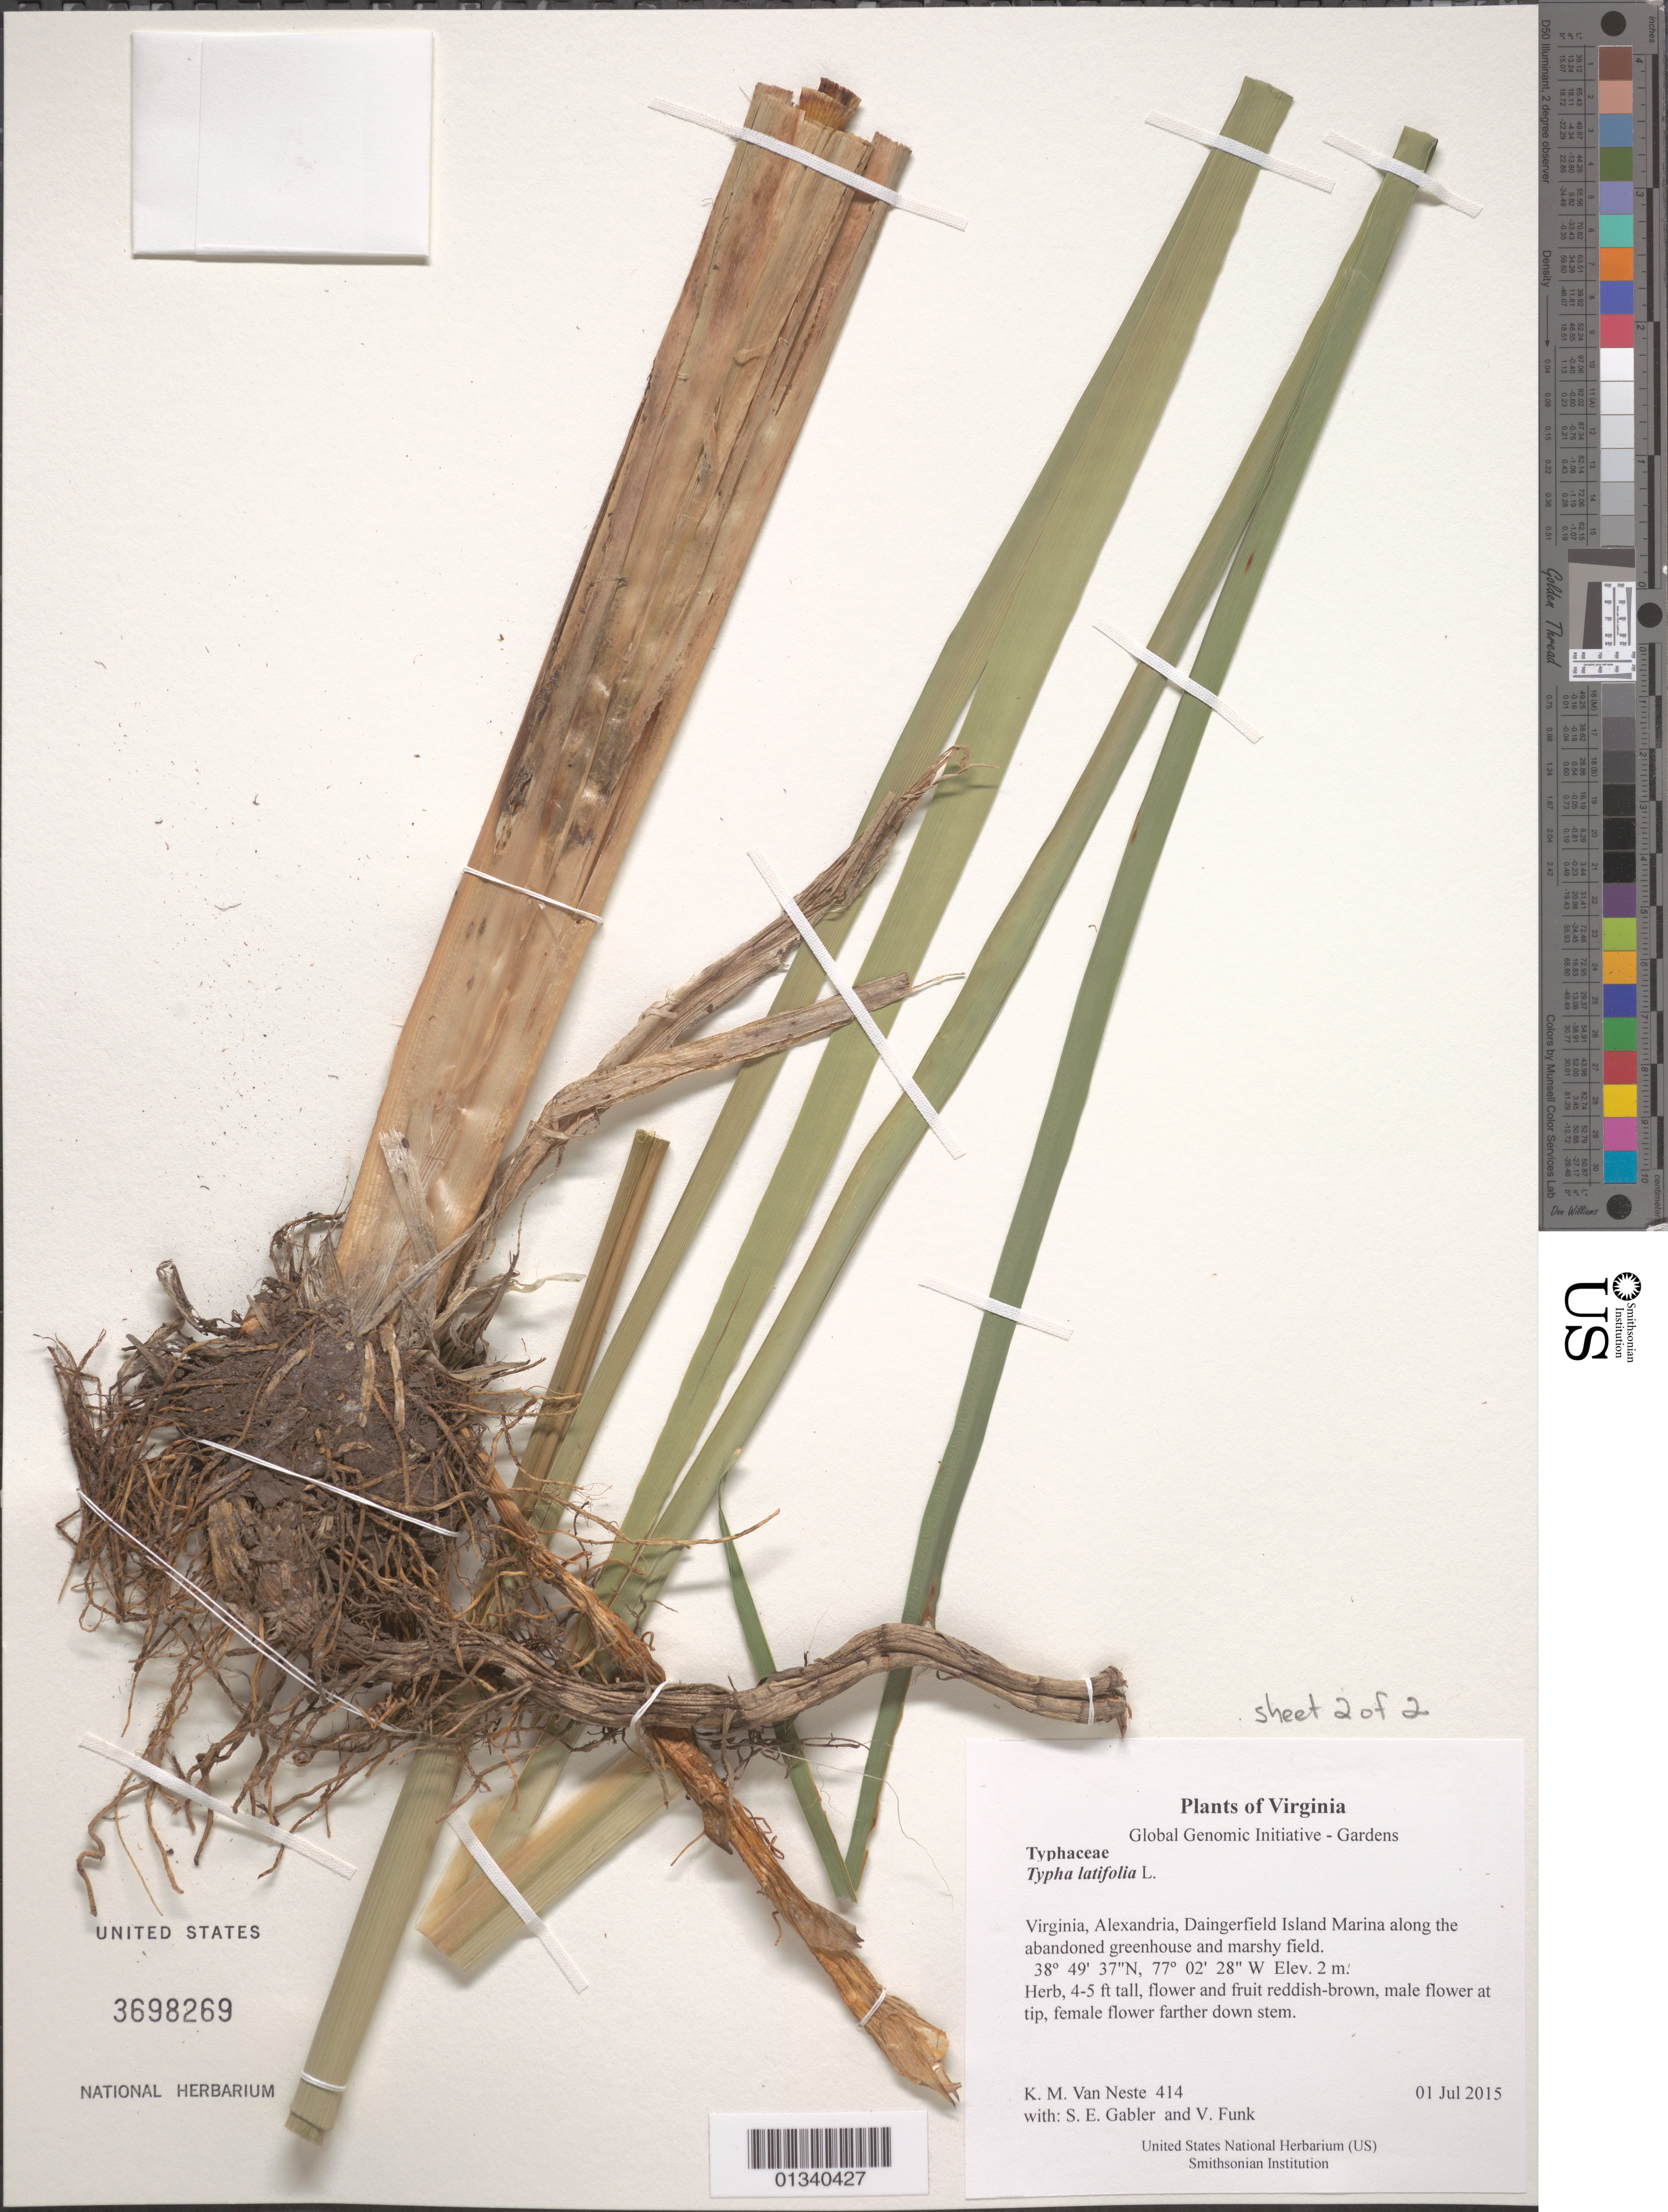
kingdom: Plantae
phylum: Tracheophyta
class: Liliopsida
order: Poales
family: Typhaceae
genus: Typha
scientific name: Typha latifolia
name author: L.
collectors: K. M. Van Neste, S. E. Gabler, V. Funk & R. Simmons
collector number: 414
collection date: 2015-07-01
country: United States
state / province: Virginia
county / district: City of Alexandria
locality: Daingerfield Island Marina along the abandoned greenhouse and marshy field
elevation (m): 2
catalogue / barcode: US 3698269